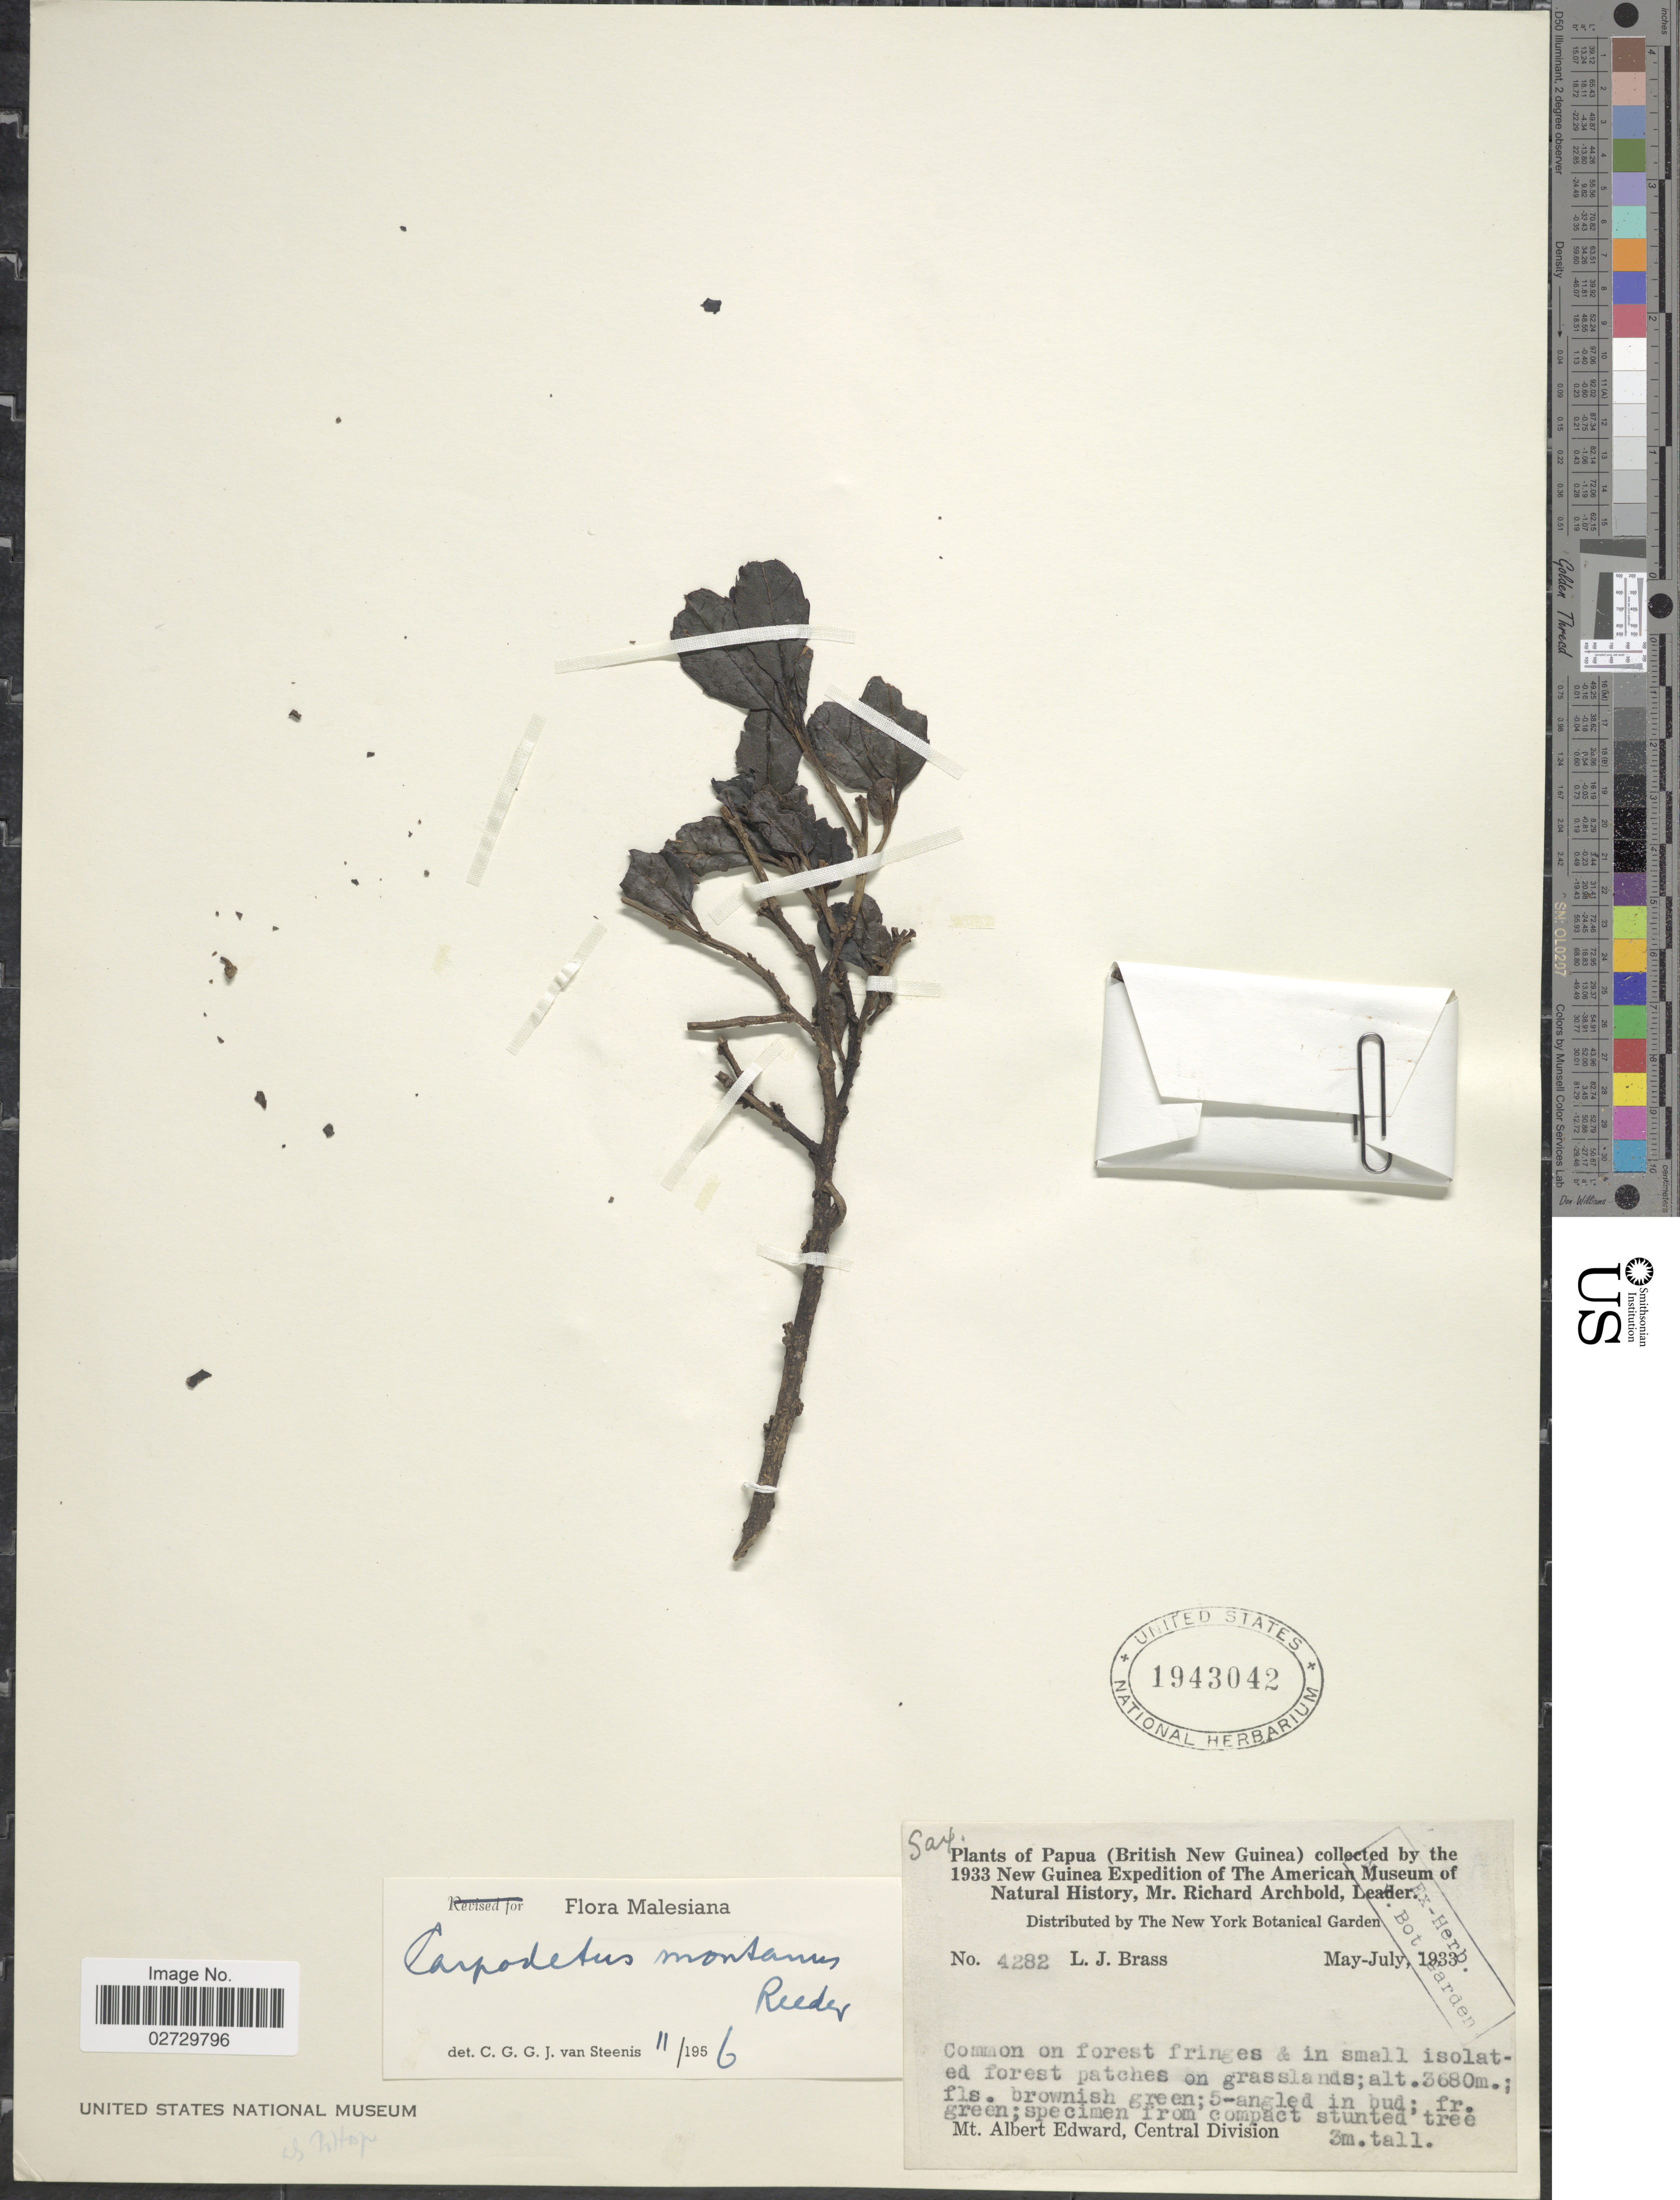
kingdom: Plantae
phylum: Tracheophyta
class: Magnoliopsida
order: Asterales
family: Rousseaceae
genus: Carpodetus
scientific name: Carpodetus montanus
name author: (Ridl.) Reeder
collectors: L. J. Brass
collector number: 4282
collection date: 1933-05/1933-07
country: Papua New Guinea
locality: Papua (British New Guinea) Mt. Albert Edward, Central Division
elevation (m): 3680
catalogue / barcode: US 1943042